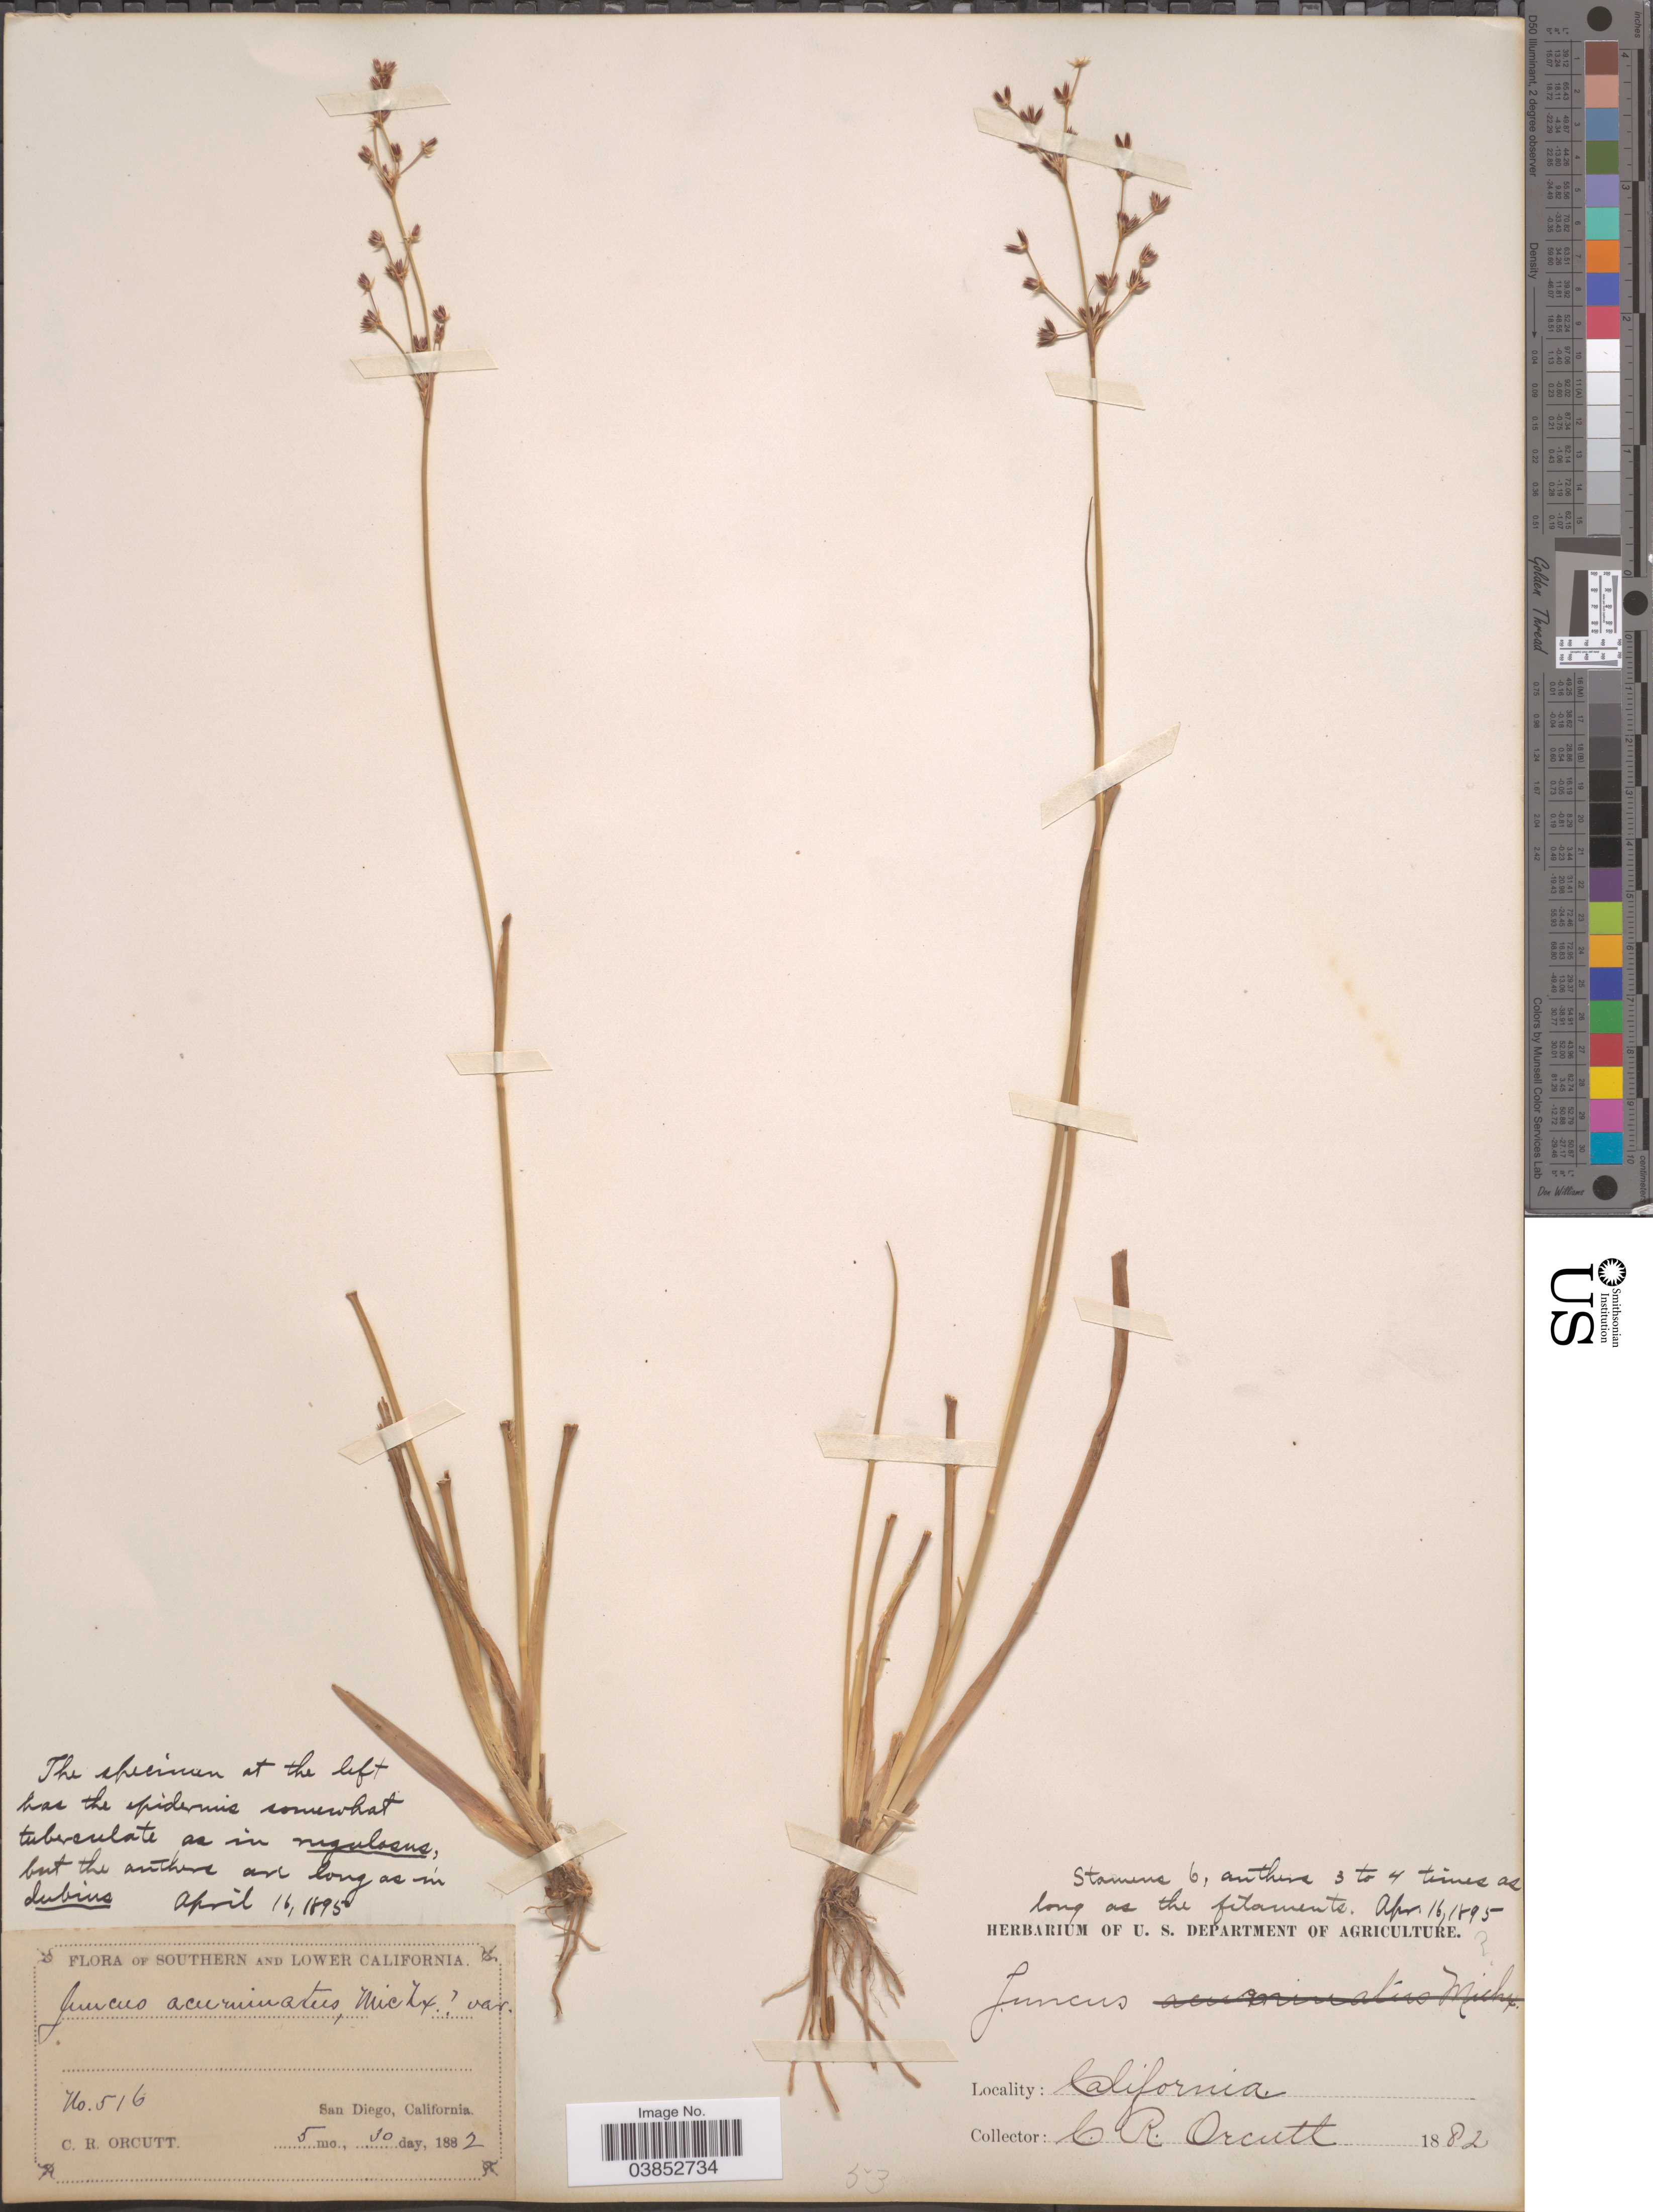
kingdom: Plantae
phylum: Tracheophyta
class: Liliopsida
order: Poales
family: Juncaceae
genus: Juncus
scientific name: Juncus dubius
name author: Engelm.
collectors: C. R. Orcutt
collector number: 516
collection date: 1882-05-30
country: United States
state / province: California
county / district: San Diego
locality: Southern and Lower California. San Diego.